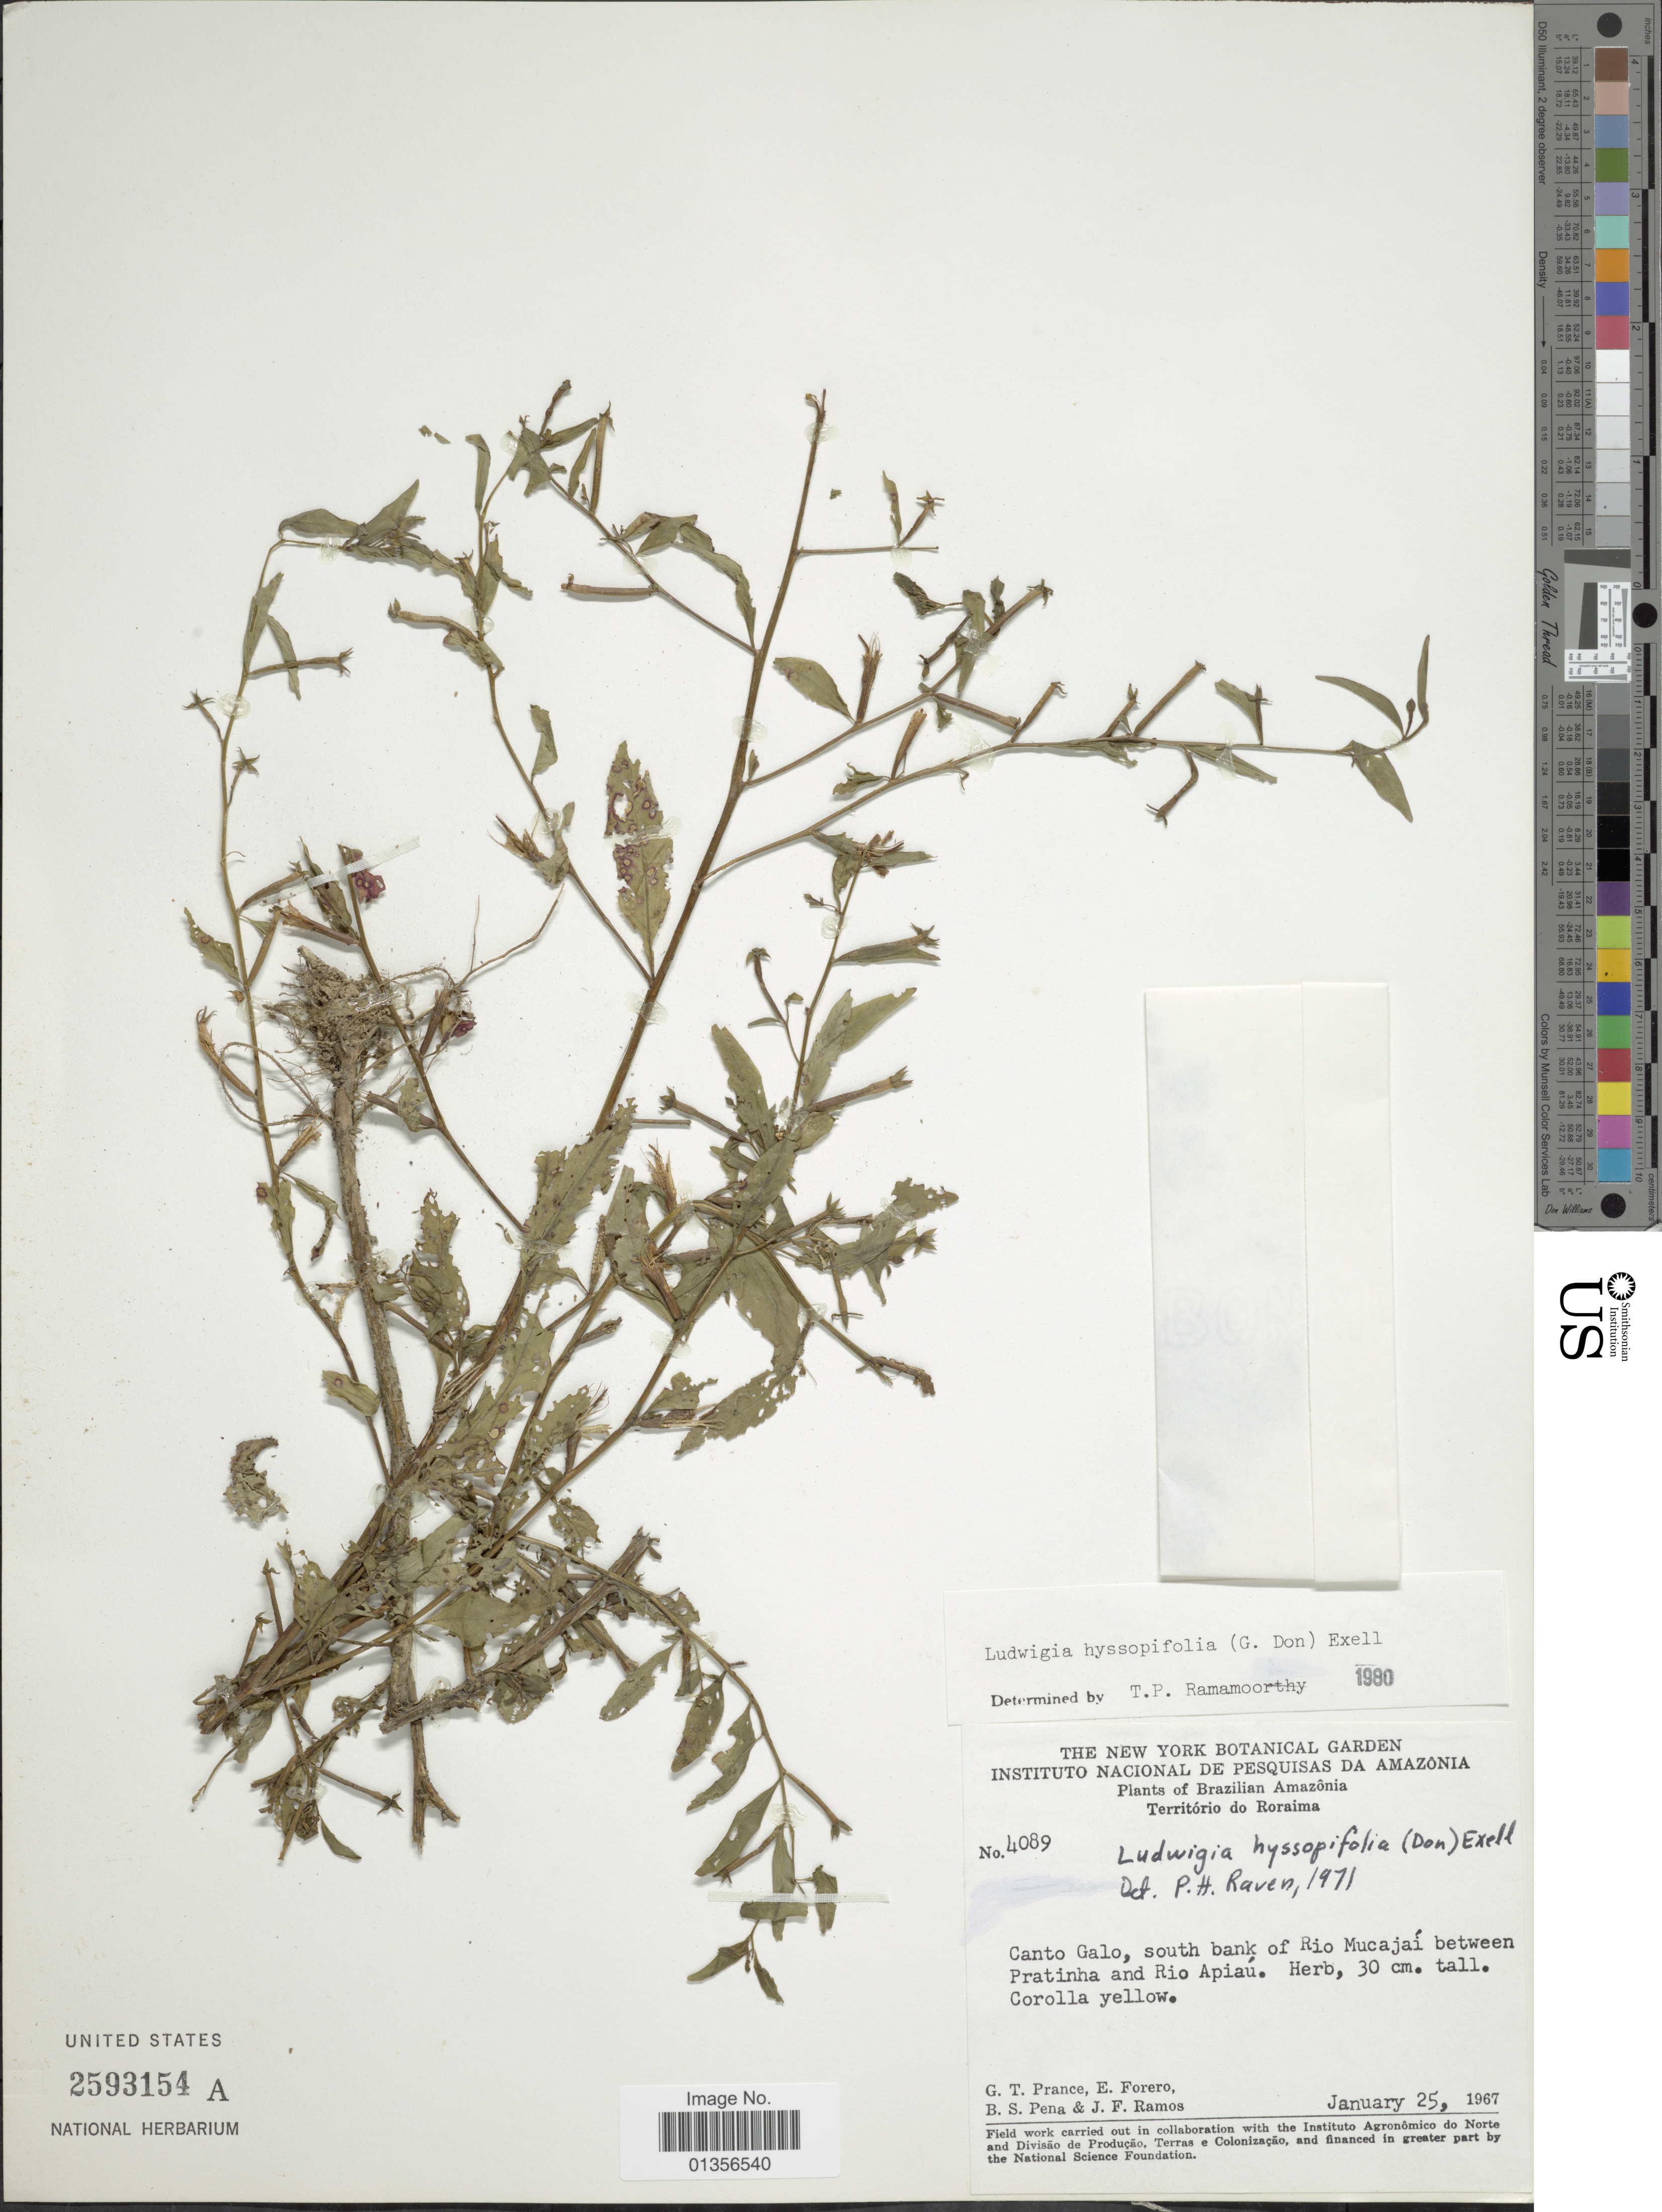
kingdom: Plantae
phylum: Tracheophyta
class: Magnoliopsida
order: Myrtales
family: Onagraceae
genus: Ludwigia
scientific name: Ludwigia hyssopifolia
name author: (G. Don) Exell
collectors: G. T. Prance, E. Forero, B. S. Pena & J. F. Ramos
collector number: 4089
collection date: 1967-01-25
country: Brazil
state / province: Roraima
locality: Território de Roraima. Canto Galo, south bank of Rio Mucajaí between Pratinha and Rio Apiaú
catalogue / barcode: US 2593154A